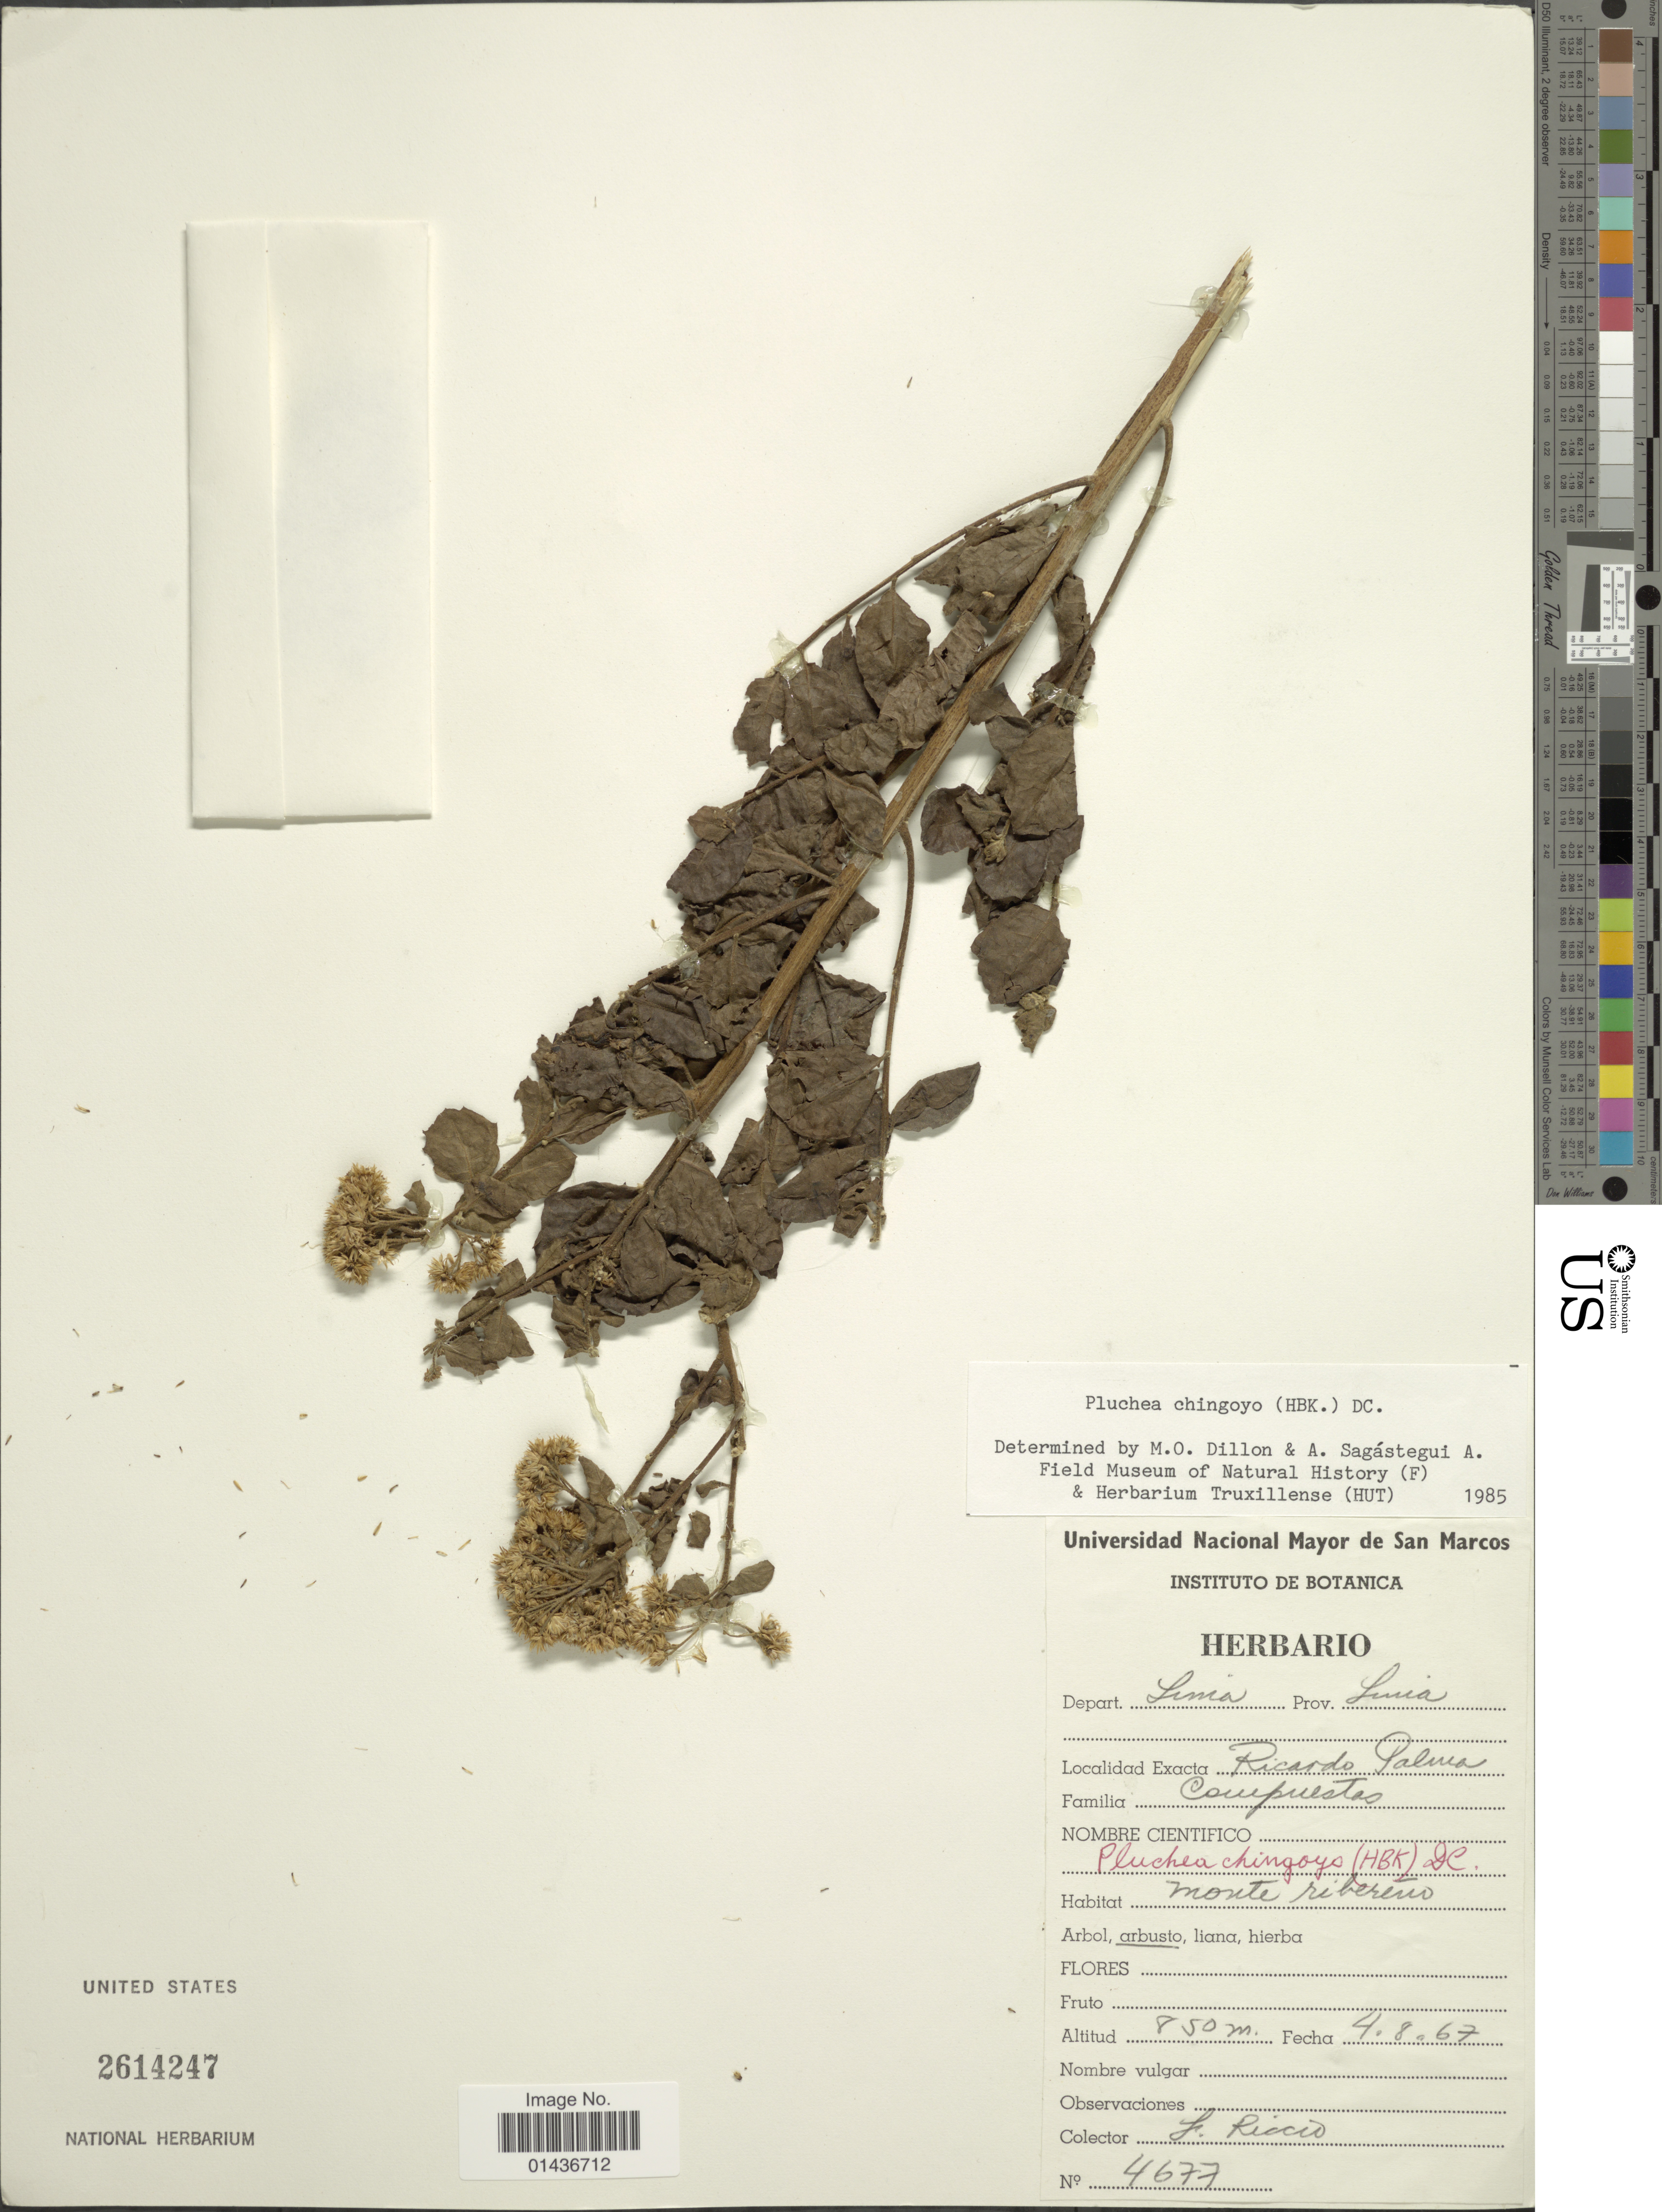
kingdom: Plantae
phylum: Tracheophyta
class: Magnoliopsida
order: Asterales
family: Asteraceae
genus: Pluchea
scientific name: Pluchea chingoyo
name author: DC.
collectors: F. Riccio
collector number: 4677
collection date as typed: Transcribed d/m/y: 4/8/67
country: Peru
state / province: Lima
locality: Depart. Lima, Prov. Lima, Ricardo Palma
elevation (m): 850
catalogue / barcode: US 2614247